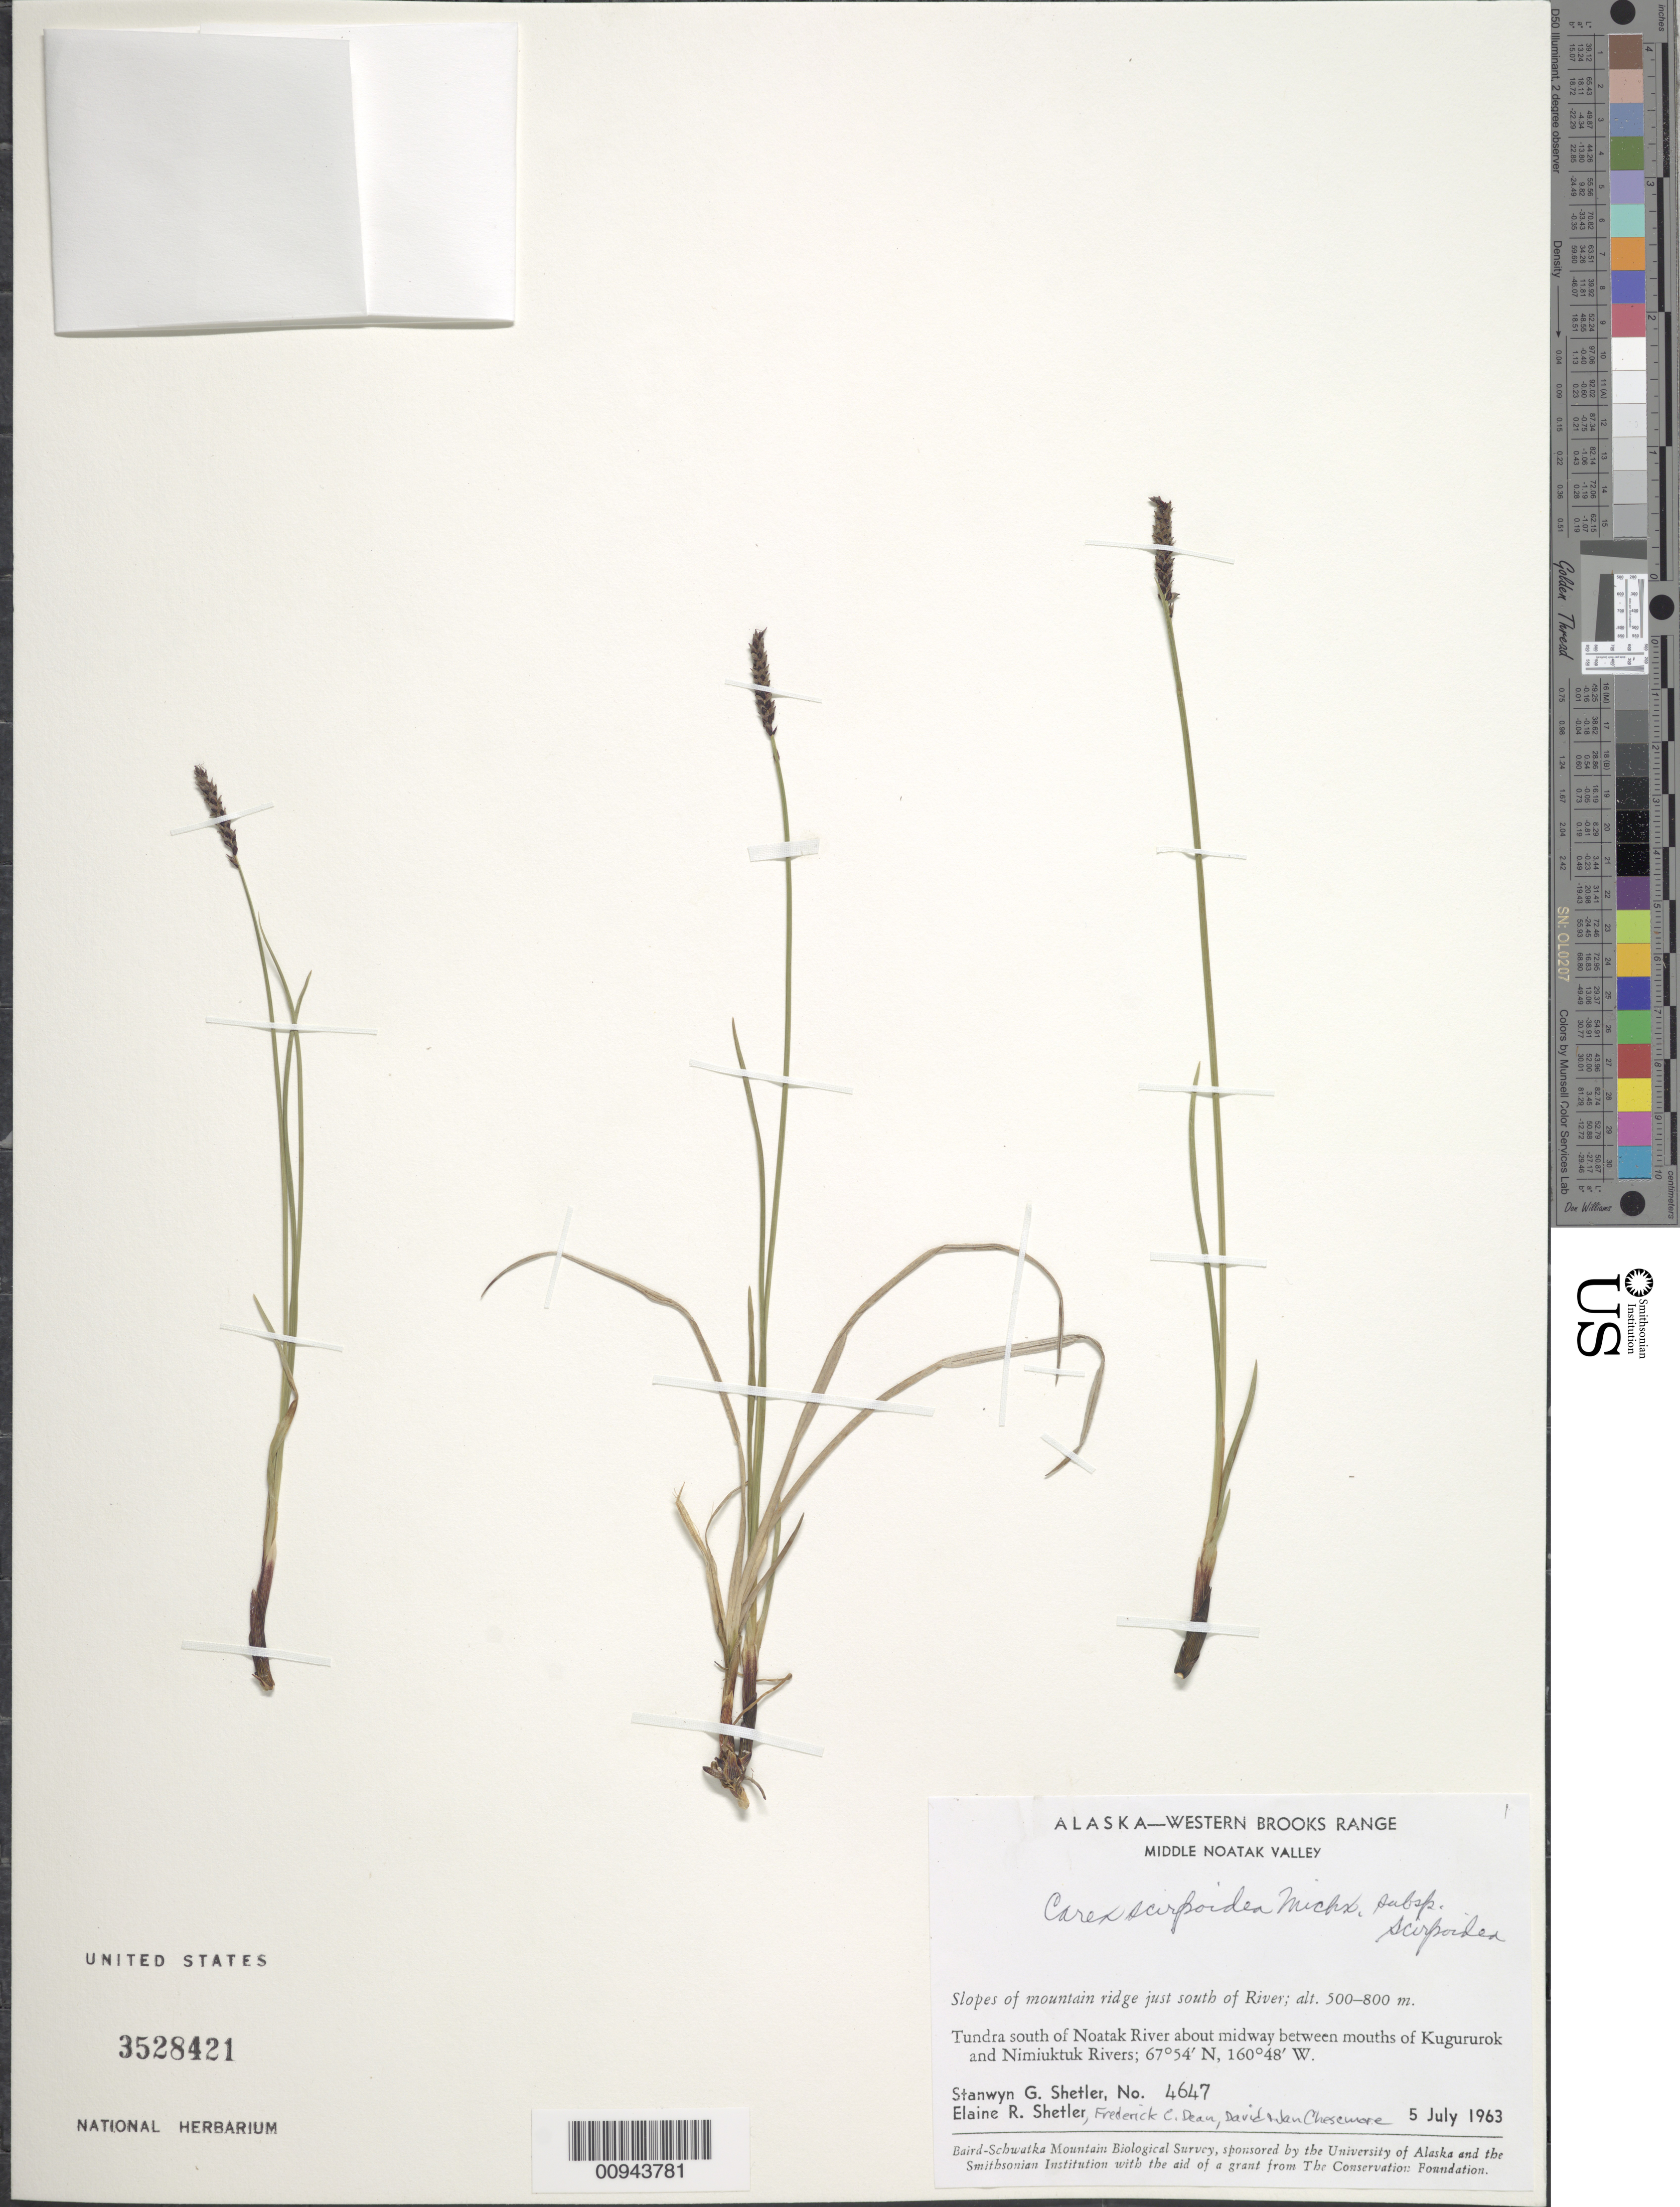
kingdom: Plantae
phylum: Tracheophyta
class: Liliopsida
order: Poales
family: Cyperaceae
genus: Carex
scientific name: Carex scirpoidea subsp. scirpoidea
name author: Michx.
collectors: S. Shetler, E. R. Shetler, F. C. Dean, D. Chesemore & J. Chesemore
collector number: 4647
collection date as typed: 05 Jul 1963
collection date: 1963-07-05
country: United States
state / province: Alaska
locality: S of Noatak River about midway between mouths of Kugururok and Nimiuktuk Rivers. Western Brooks Range, Middle Noatak Valley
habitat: Tundra. Slopes of mountain ridge just south of River.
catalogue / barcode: US 3528422